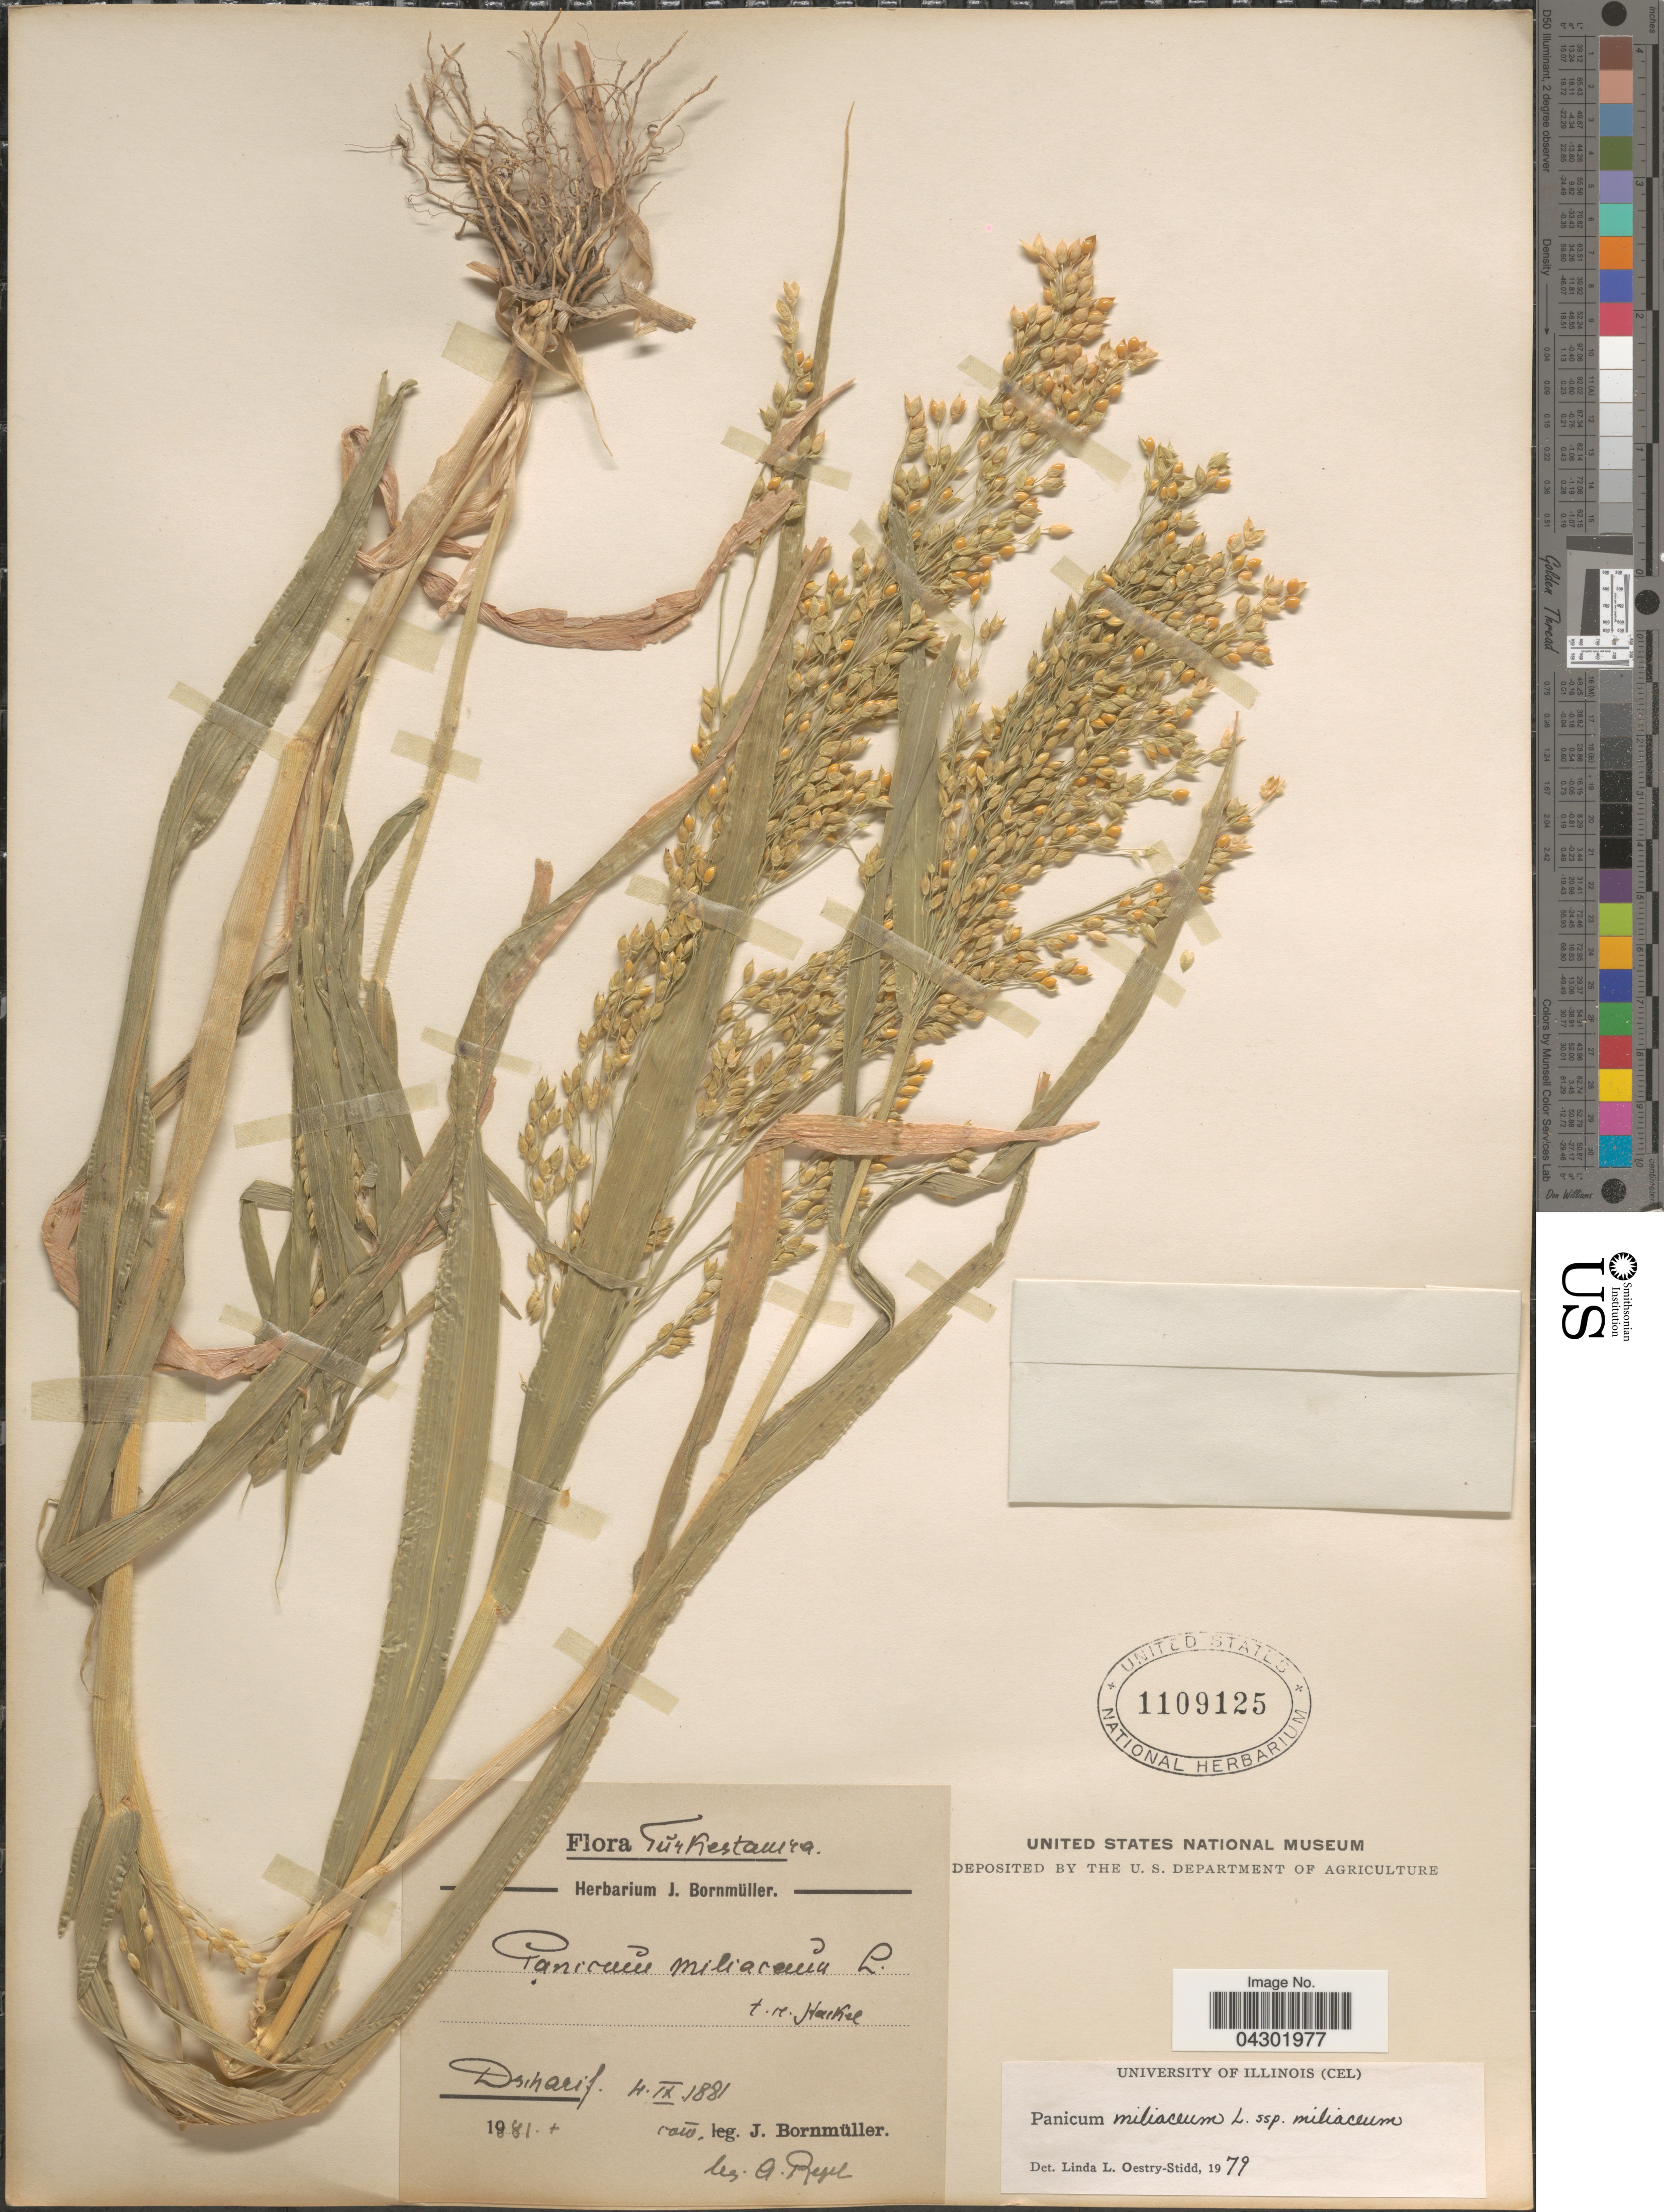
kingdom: Plantae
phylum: Tracheophyta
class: Liliopsida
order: Poales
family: Poaceae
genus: Panicum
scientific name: Panicum miliaceum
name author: L.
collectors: A. Regel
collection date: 1881-09-04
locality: Turkestanica. Dscharif.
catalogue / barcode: US 1109125